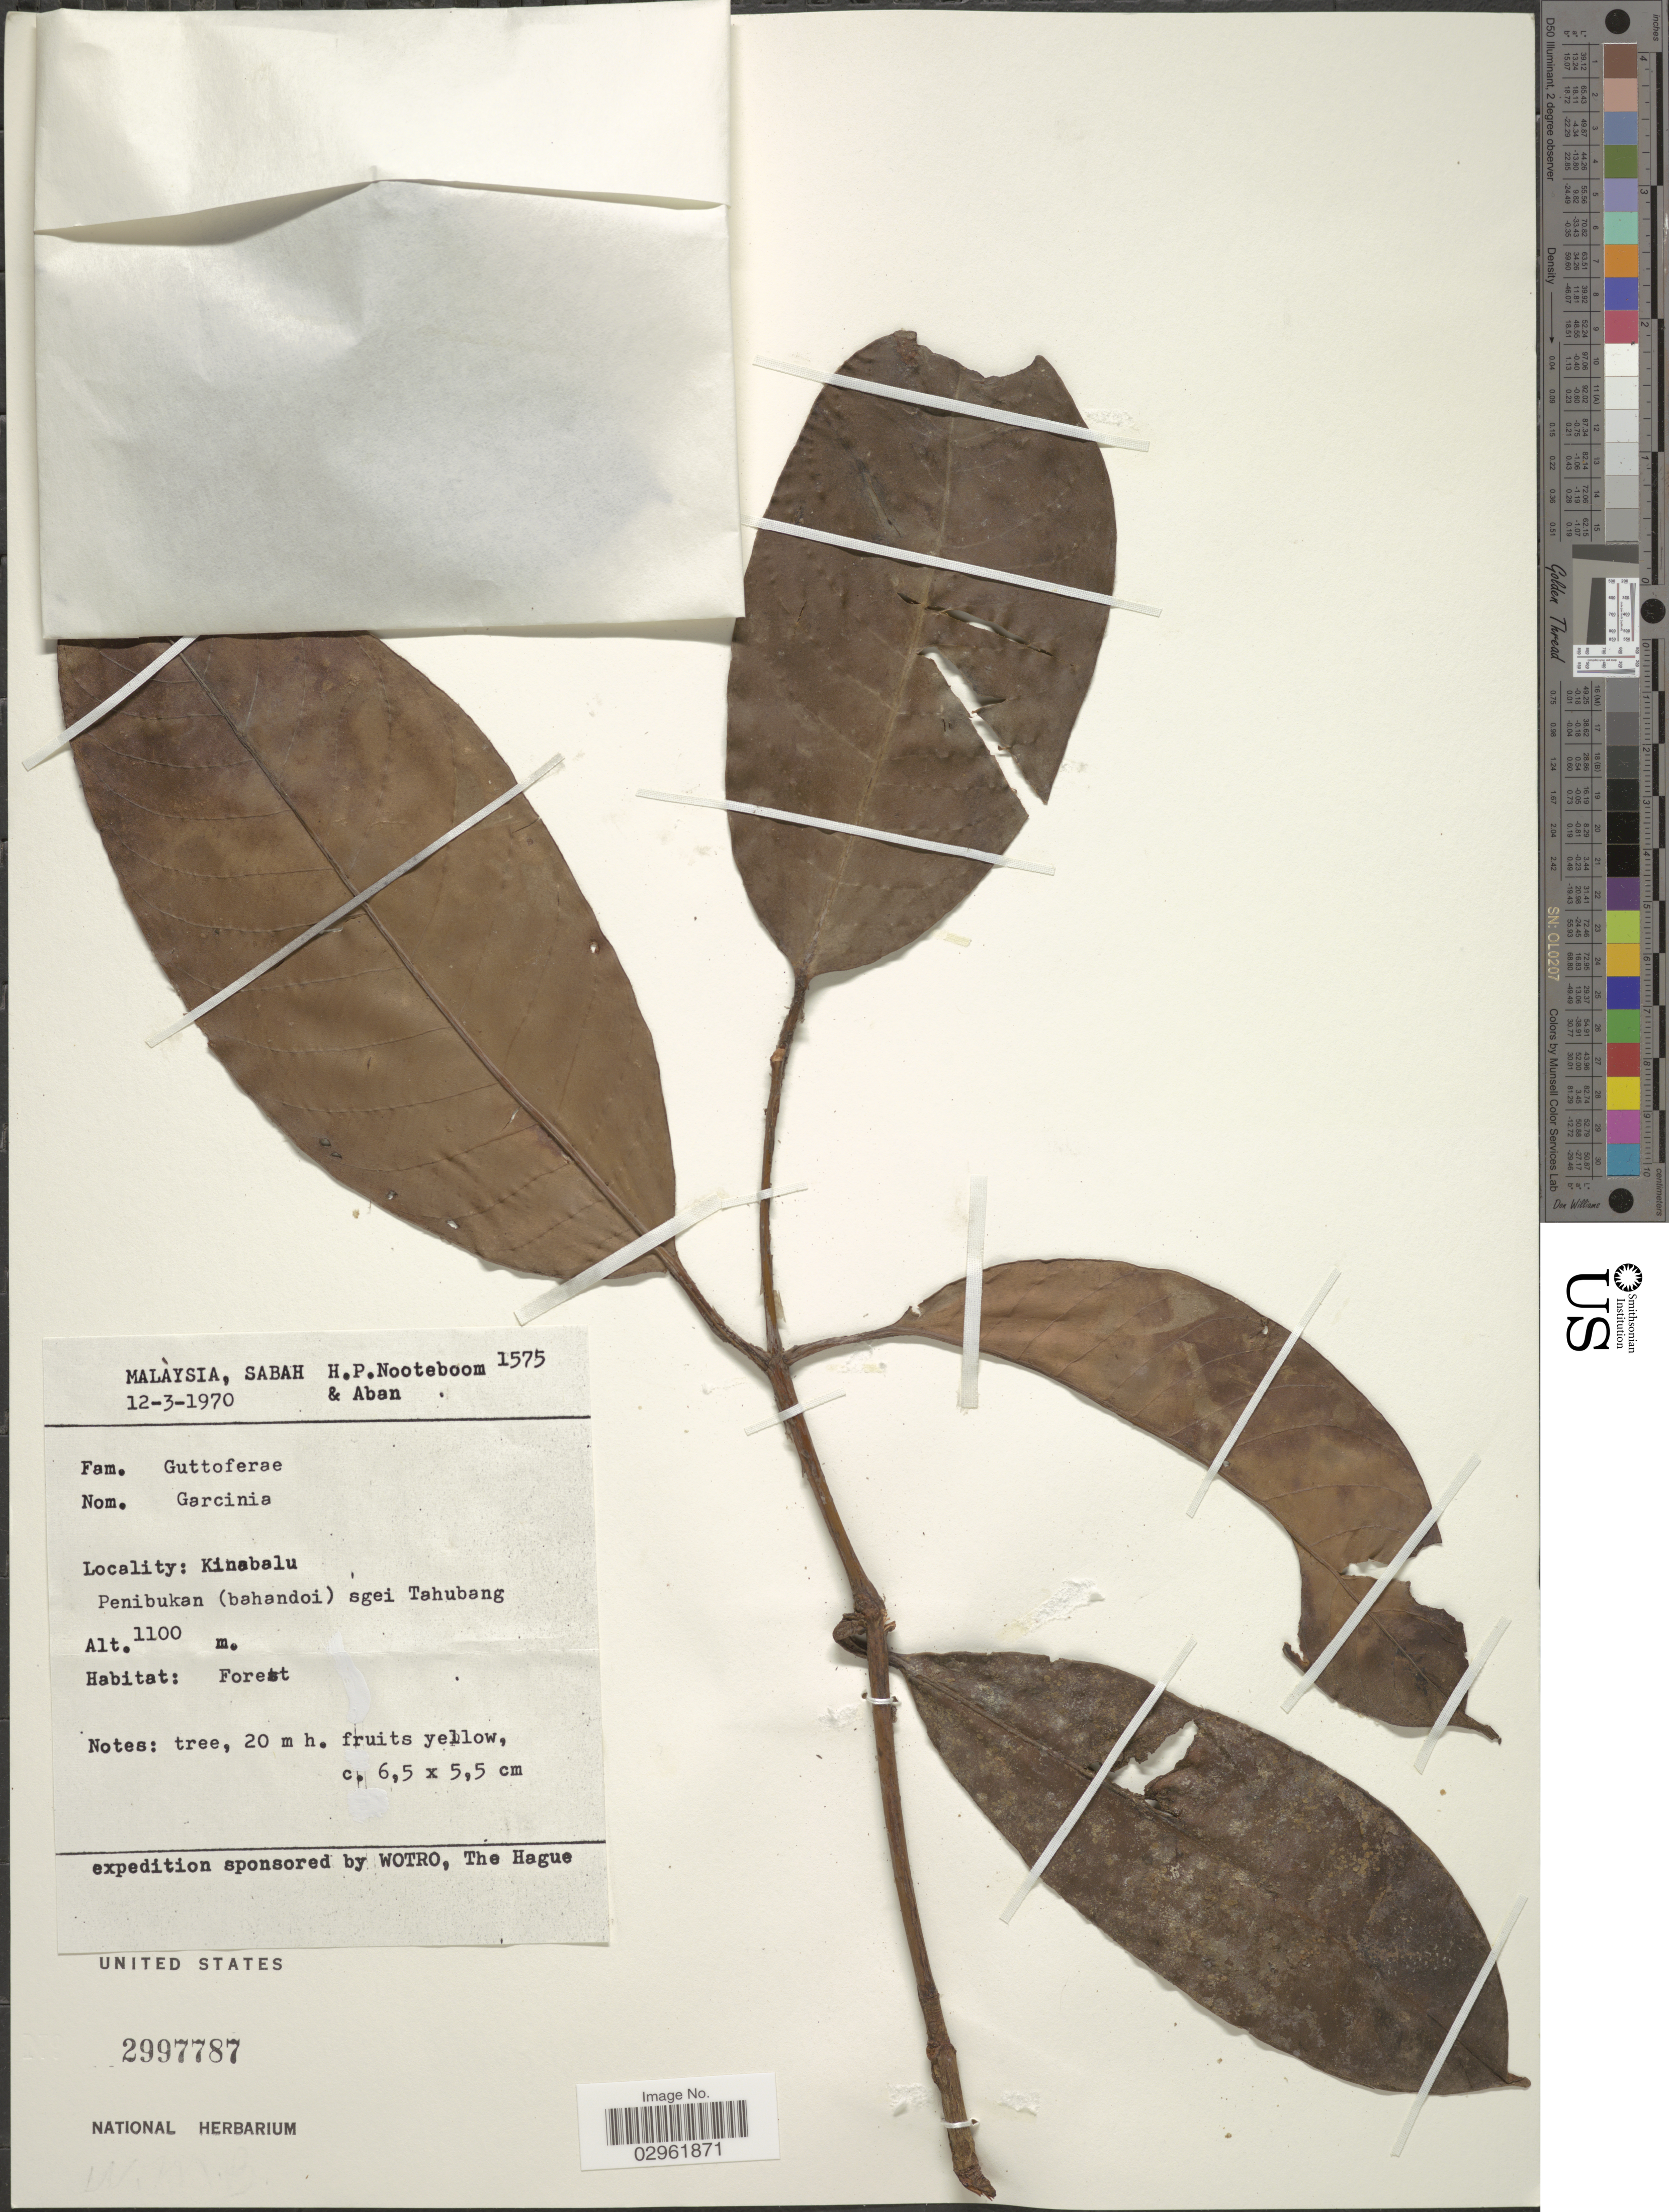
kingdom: Plantae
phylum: Tracheophyta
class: Magnoliopsida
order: Malpighiales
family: Clusiaceae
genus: Garcinia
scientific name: Garcinia sp.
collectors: H. P. Nooteboom & -- Aban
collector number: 1575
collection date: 1970-03-12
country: Malaysia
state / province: Sabah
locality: Kinabalu, Penibukan (bahandoi) sgei Tshubang.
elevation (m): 1100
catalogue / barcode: US 2997787